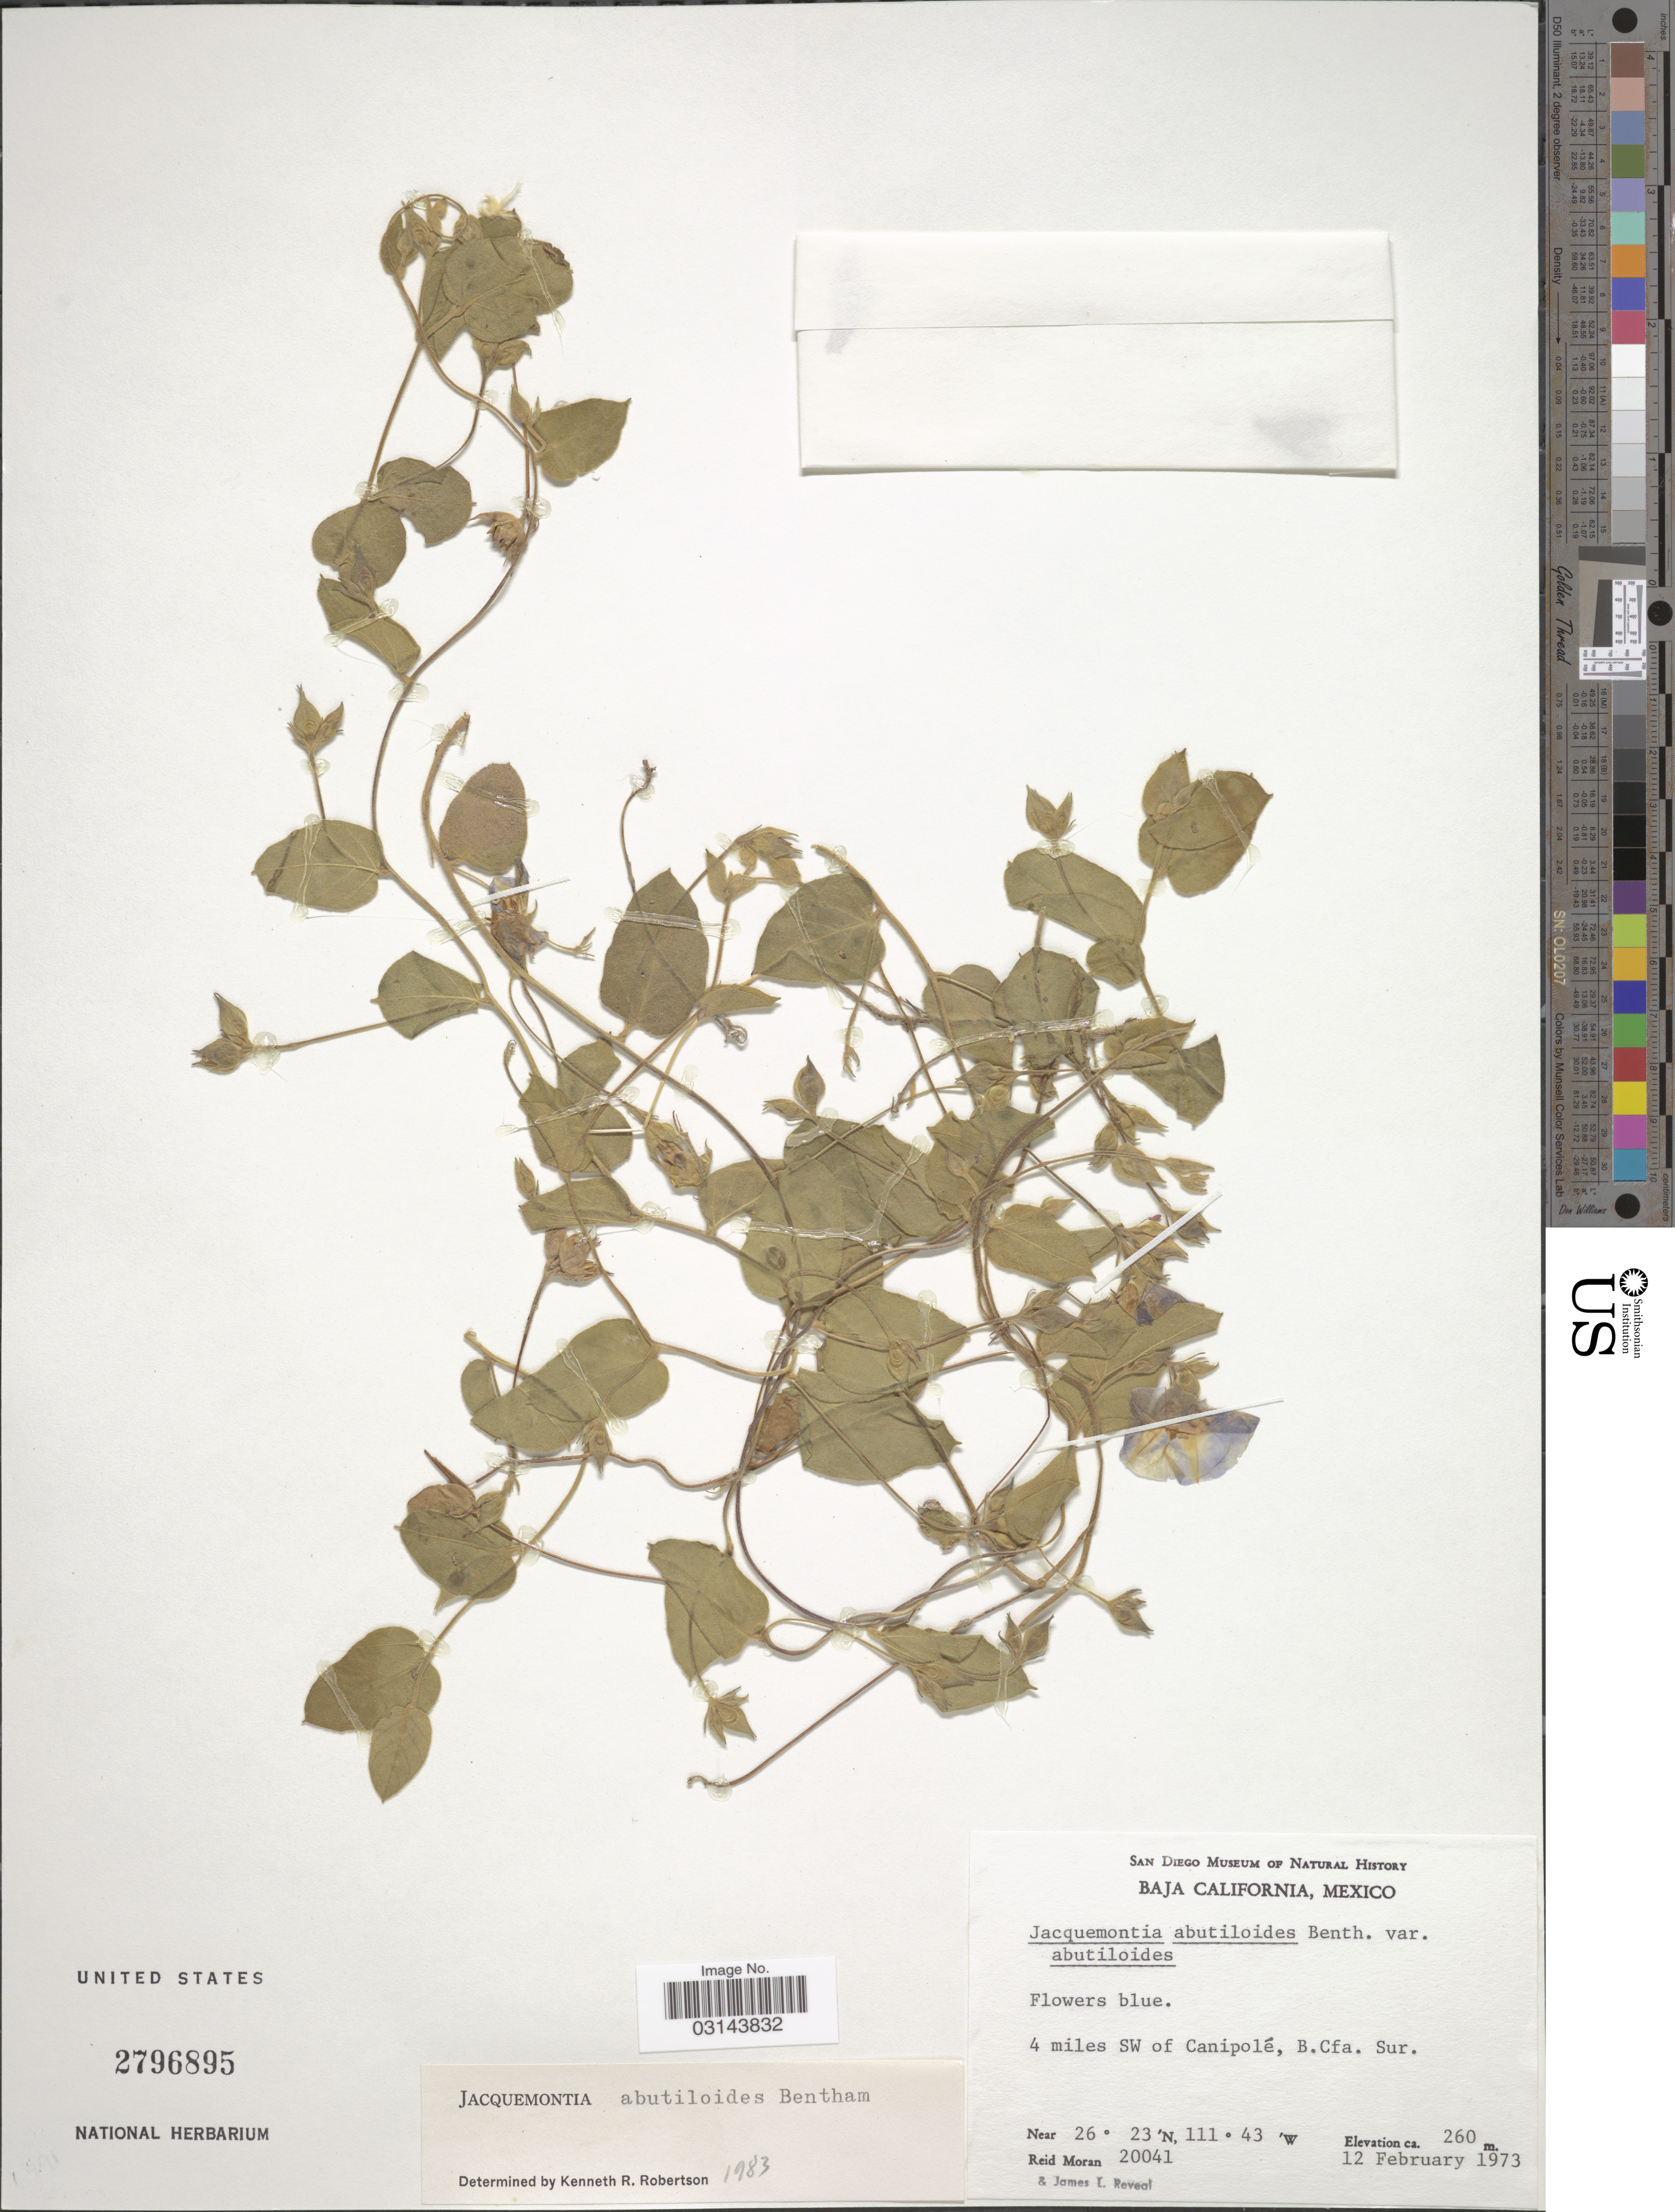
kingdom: Plantae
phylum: Tracheophyta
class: Magnoliopsida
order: Solanales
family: Convolvulaceae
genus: Jacquemontia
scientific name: Jacquemontia abutiloides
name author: Benth.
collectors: R. Moran & J. L. Reveal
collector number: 20041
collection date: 1973-02-12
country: Mexico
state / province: Baja California Sur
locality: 4 miles SW of Canipolé, B. Cfa. Sur.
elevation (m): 260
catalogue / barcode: US 2796895